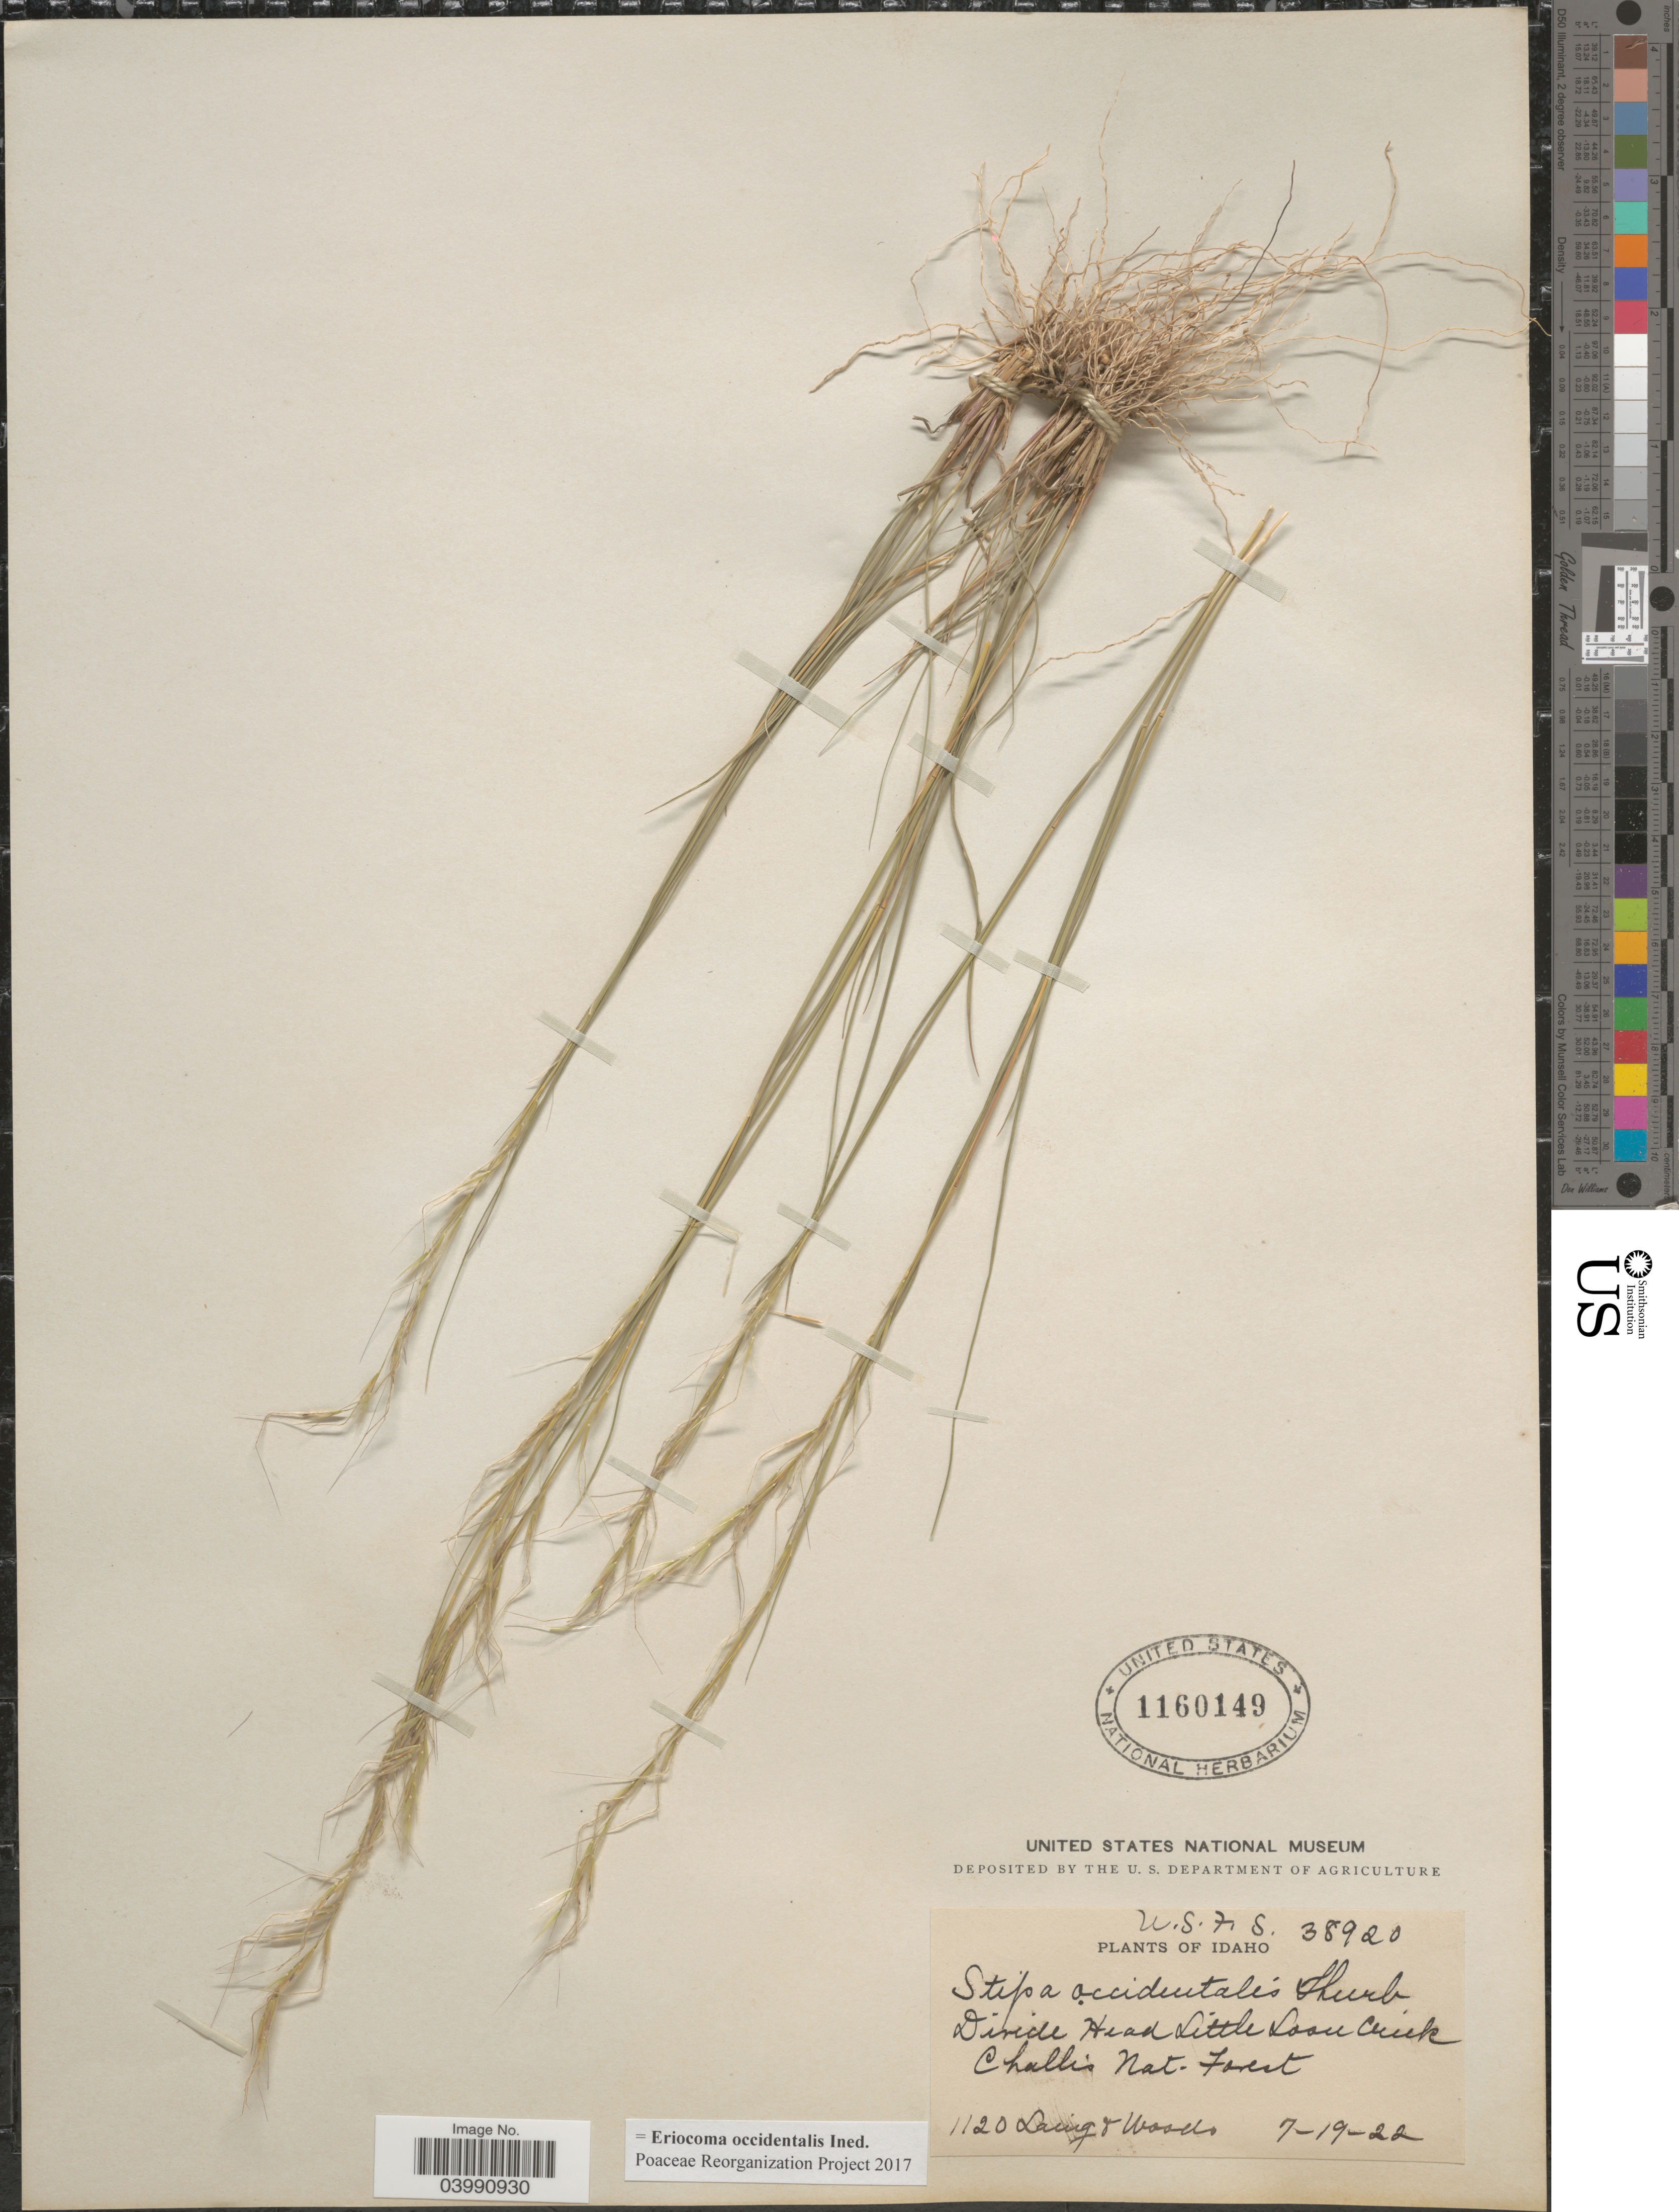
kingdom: Plantae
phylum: Tracheophyta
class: Liliopsida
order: Poales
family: Poaceae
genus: Eriocoma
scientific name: Eriocoma occidentalis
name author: (Thurb. ex S. Watson) Romasch.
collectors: -. Laing & -. Woods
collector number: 1120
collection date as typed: Transcribed d/m/y: 19/7/22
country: United States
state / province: Idaho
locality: Divide Head Little Loon Creek. Challis Nat. Forest.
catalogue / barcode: US 1160149